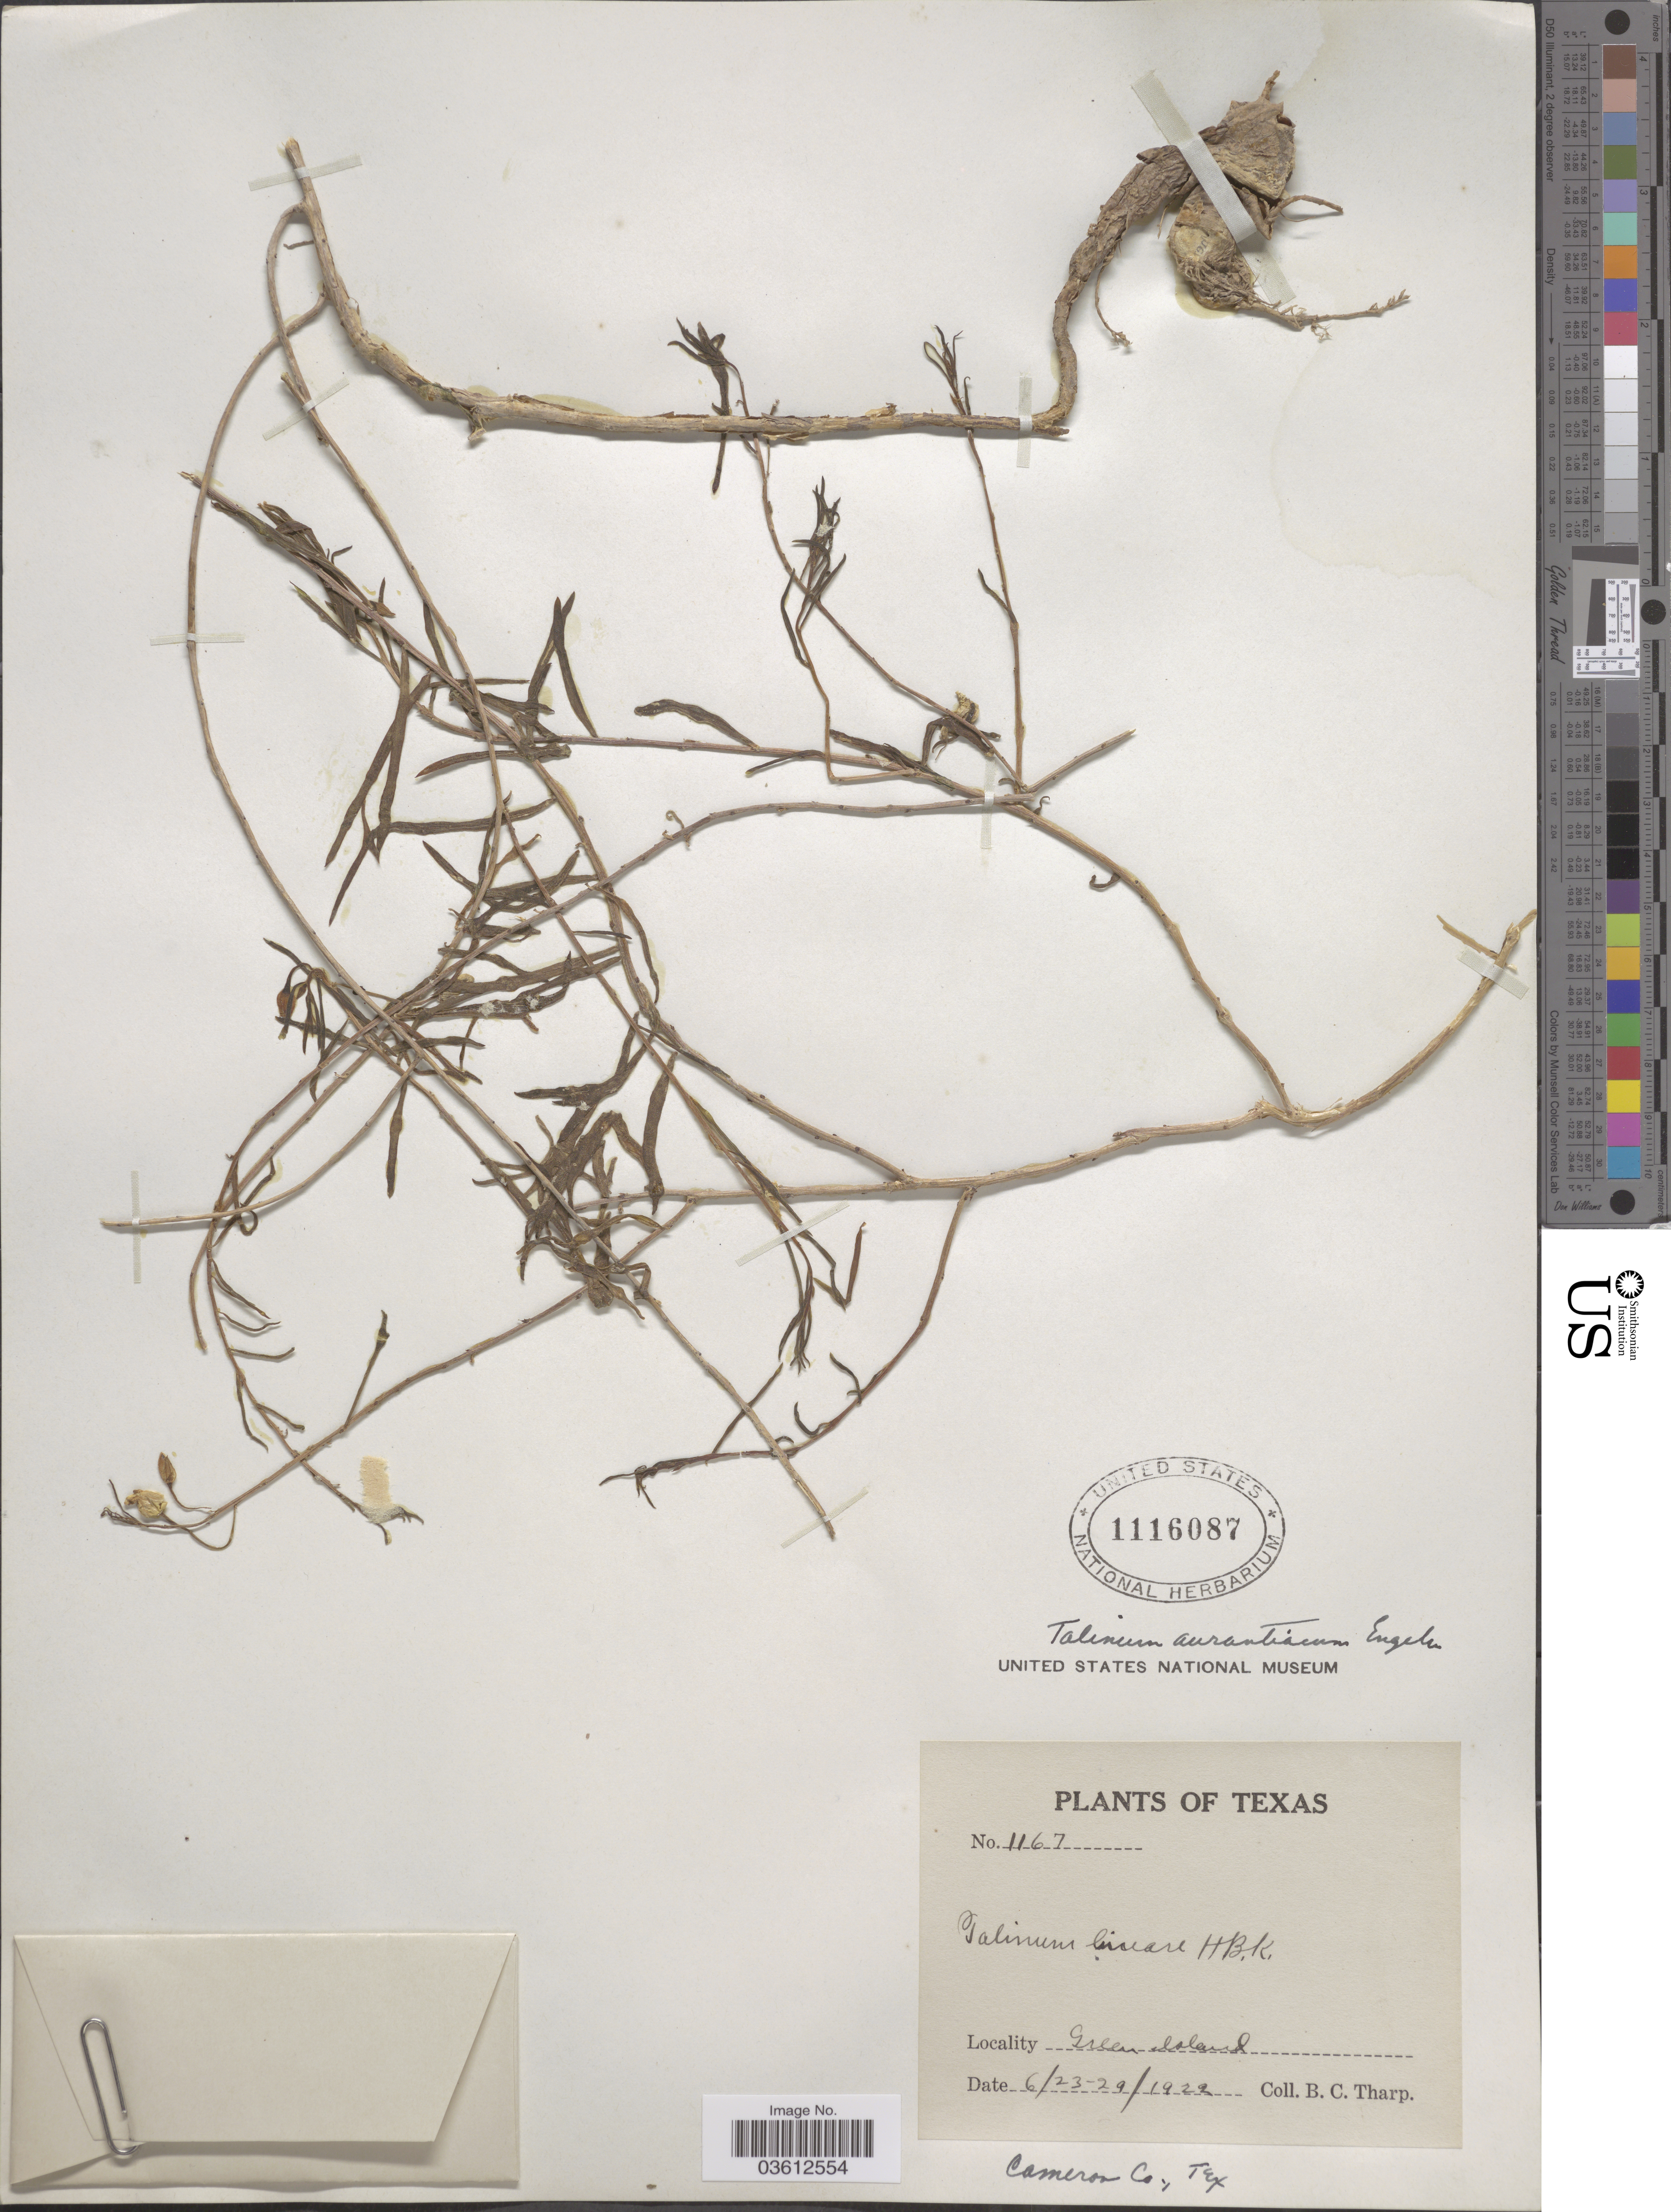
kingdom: Plantae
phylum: Tracheophyta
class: Magnoliopsida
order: Caryophyllales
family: Talinaceae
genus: Talinum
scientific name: Talinum angustissimum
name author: (Engelm.) Wooton & Standl.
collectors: B. C. Tharp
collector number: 1167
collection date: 1922-06-23/1922-06-29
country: United States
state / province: Texas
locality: Green Island. Cameron Co.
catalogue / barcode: US 1116087